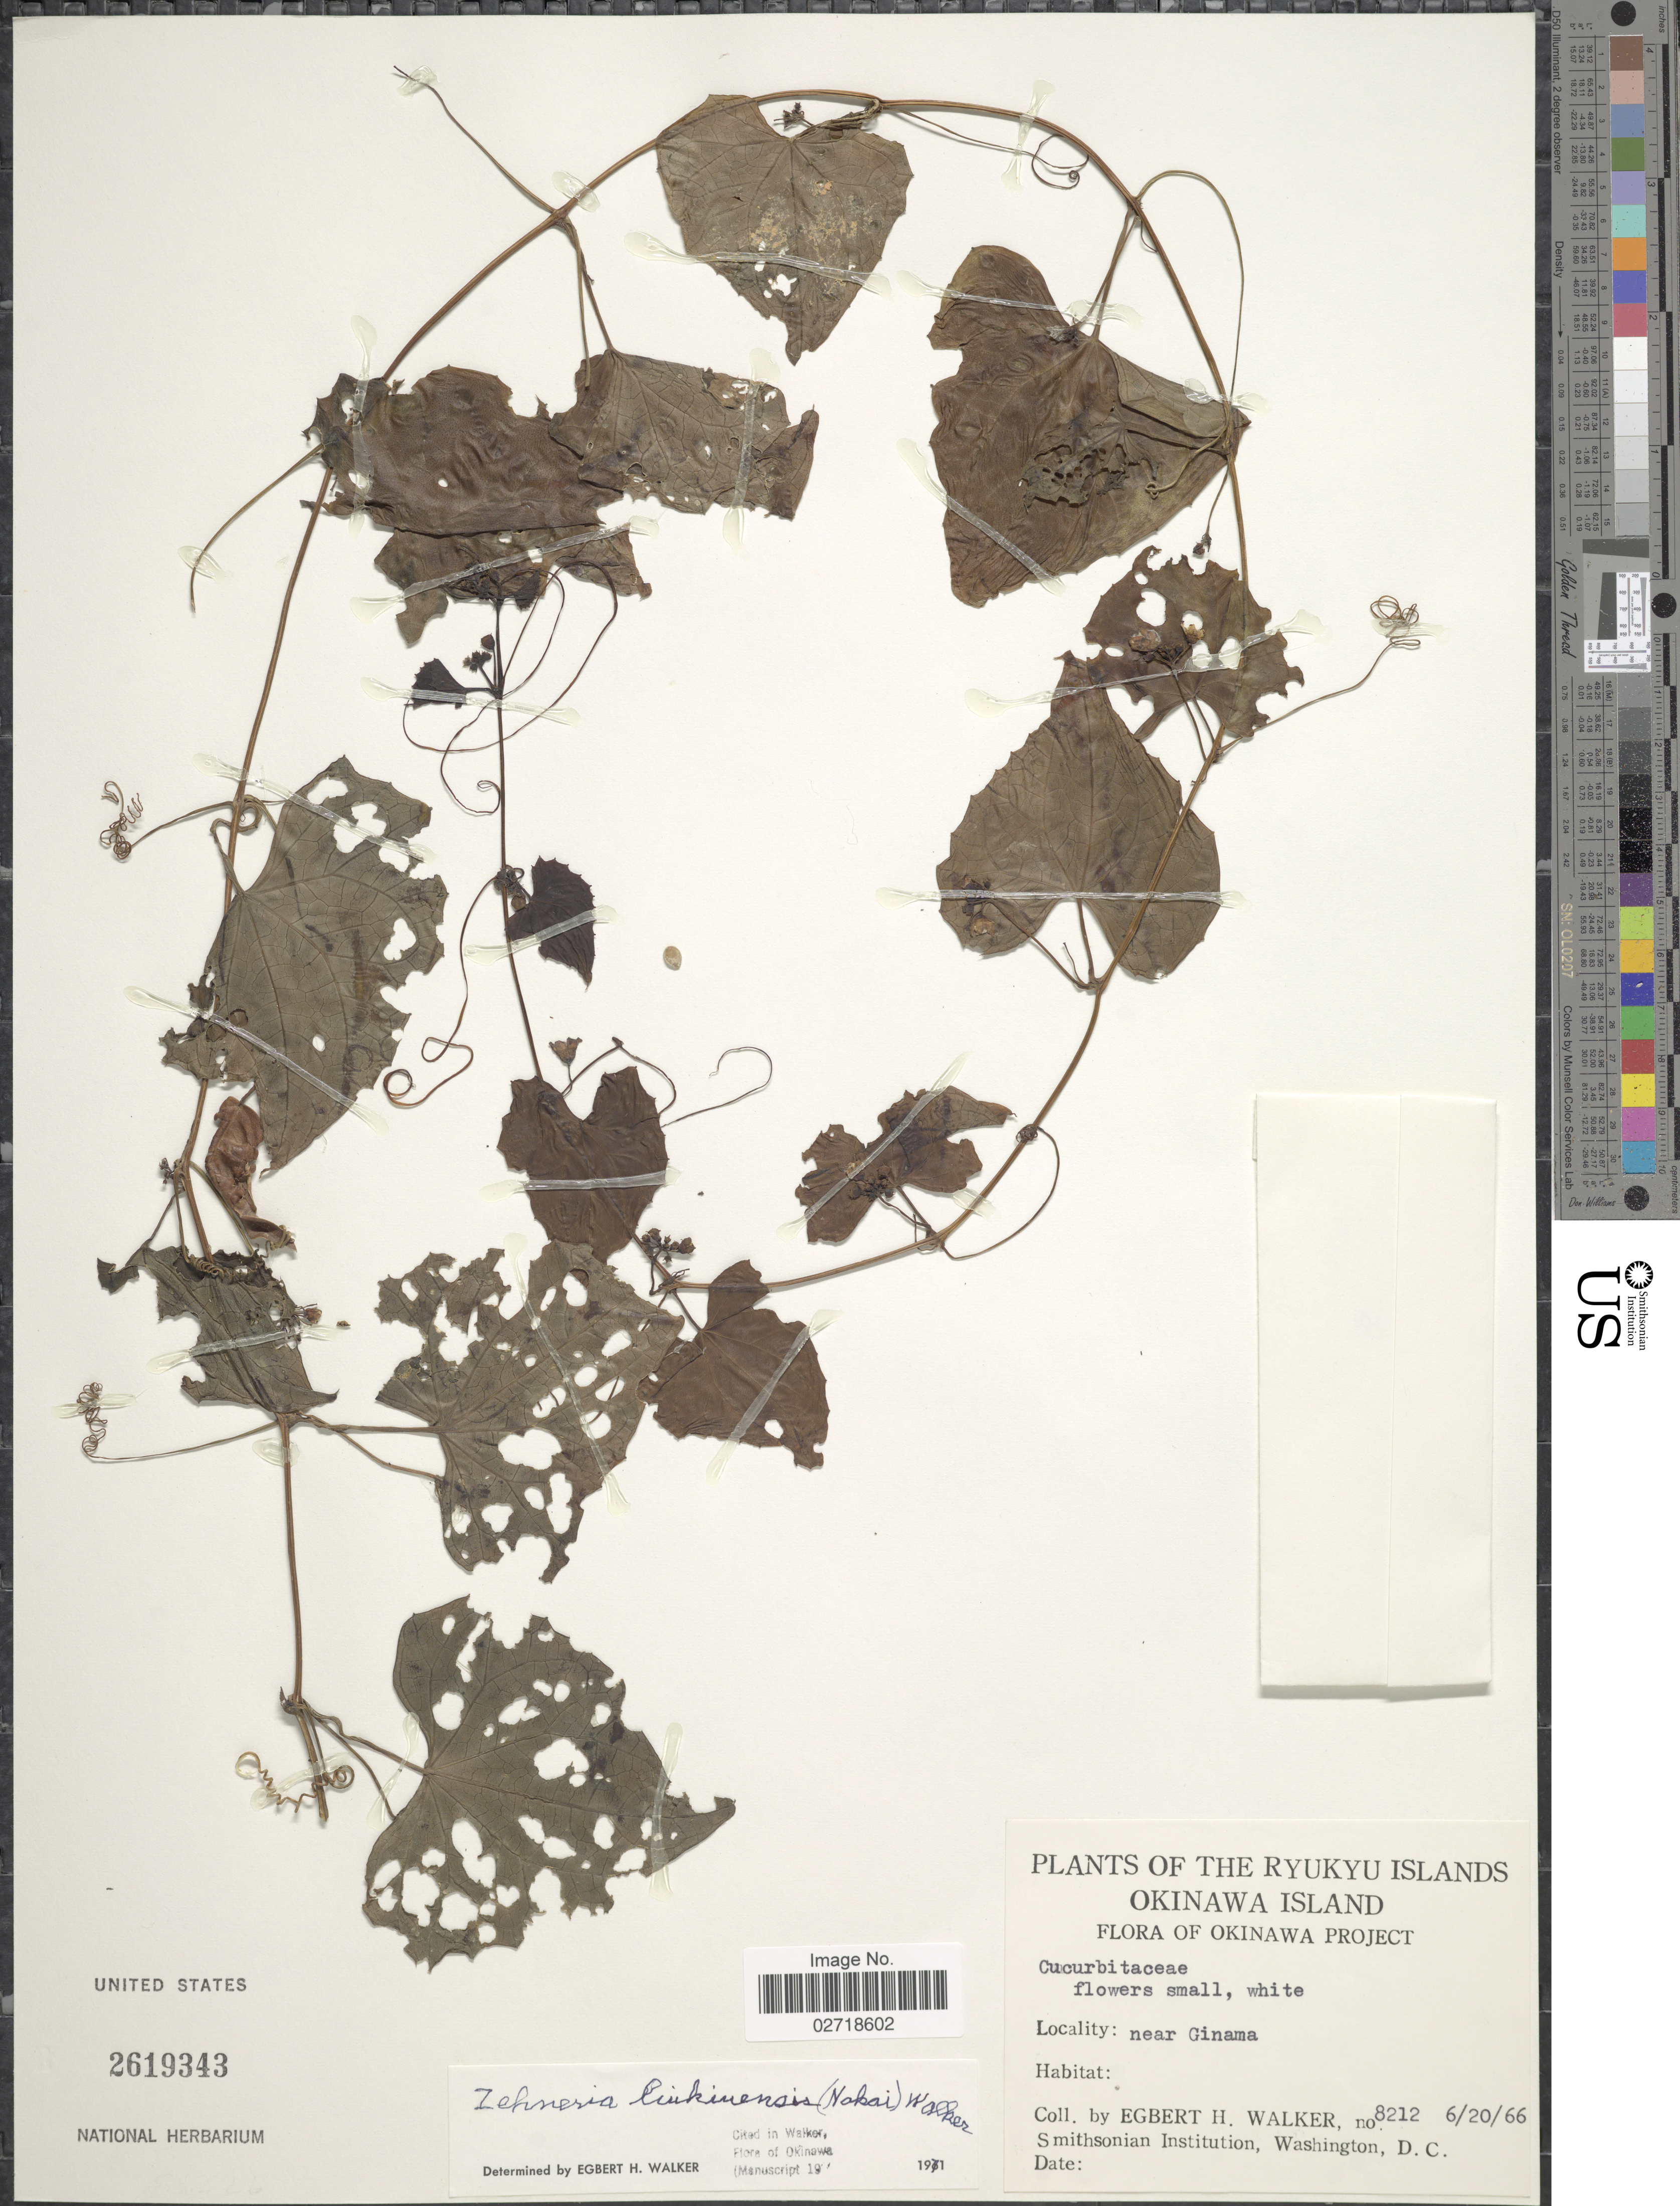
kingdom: Plantae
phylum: Tracheophyta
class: Magnoliopsida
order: Cucurbitales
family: Cucurbitaceae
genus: Zehneria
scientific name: Zehneria guamensis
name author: Merr.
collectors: E. H. Walker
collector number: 8212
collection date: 1966-06-20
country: Japan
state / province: Okinawa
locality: The Ryukyu Islands, Okinawa Island, Okinawa Project, near Ginama.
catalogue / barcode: US 2619343